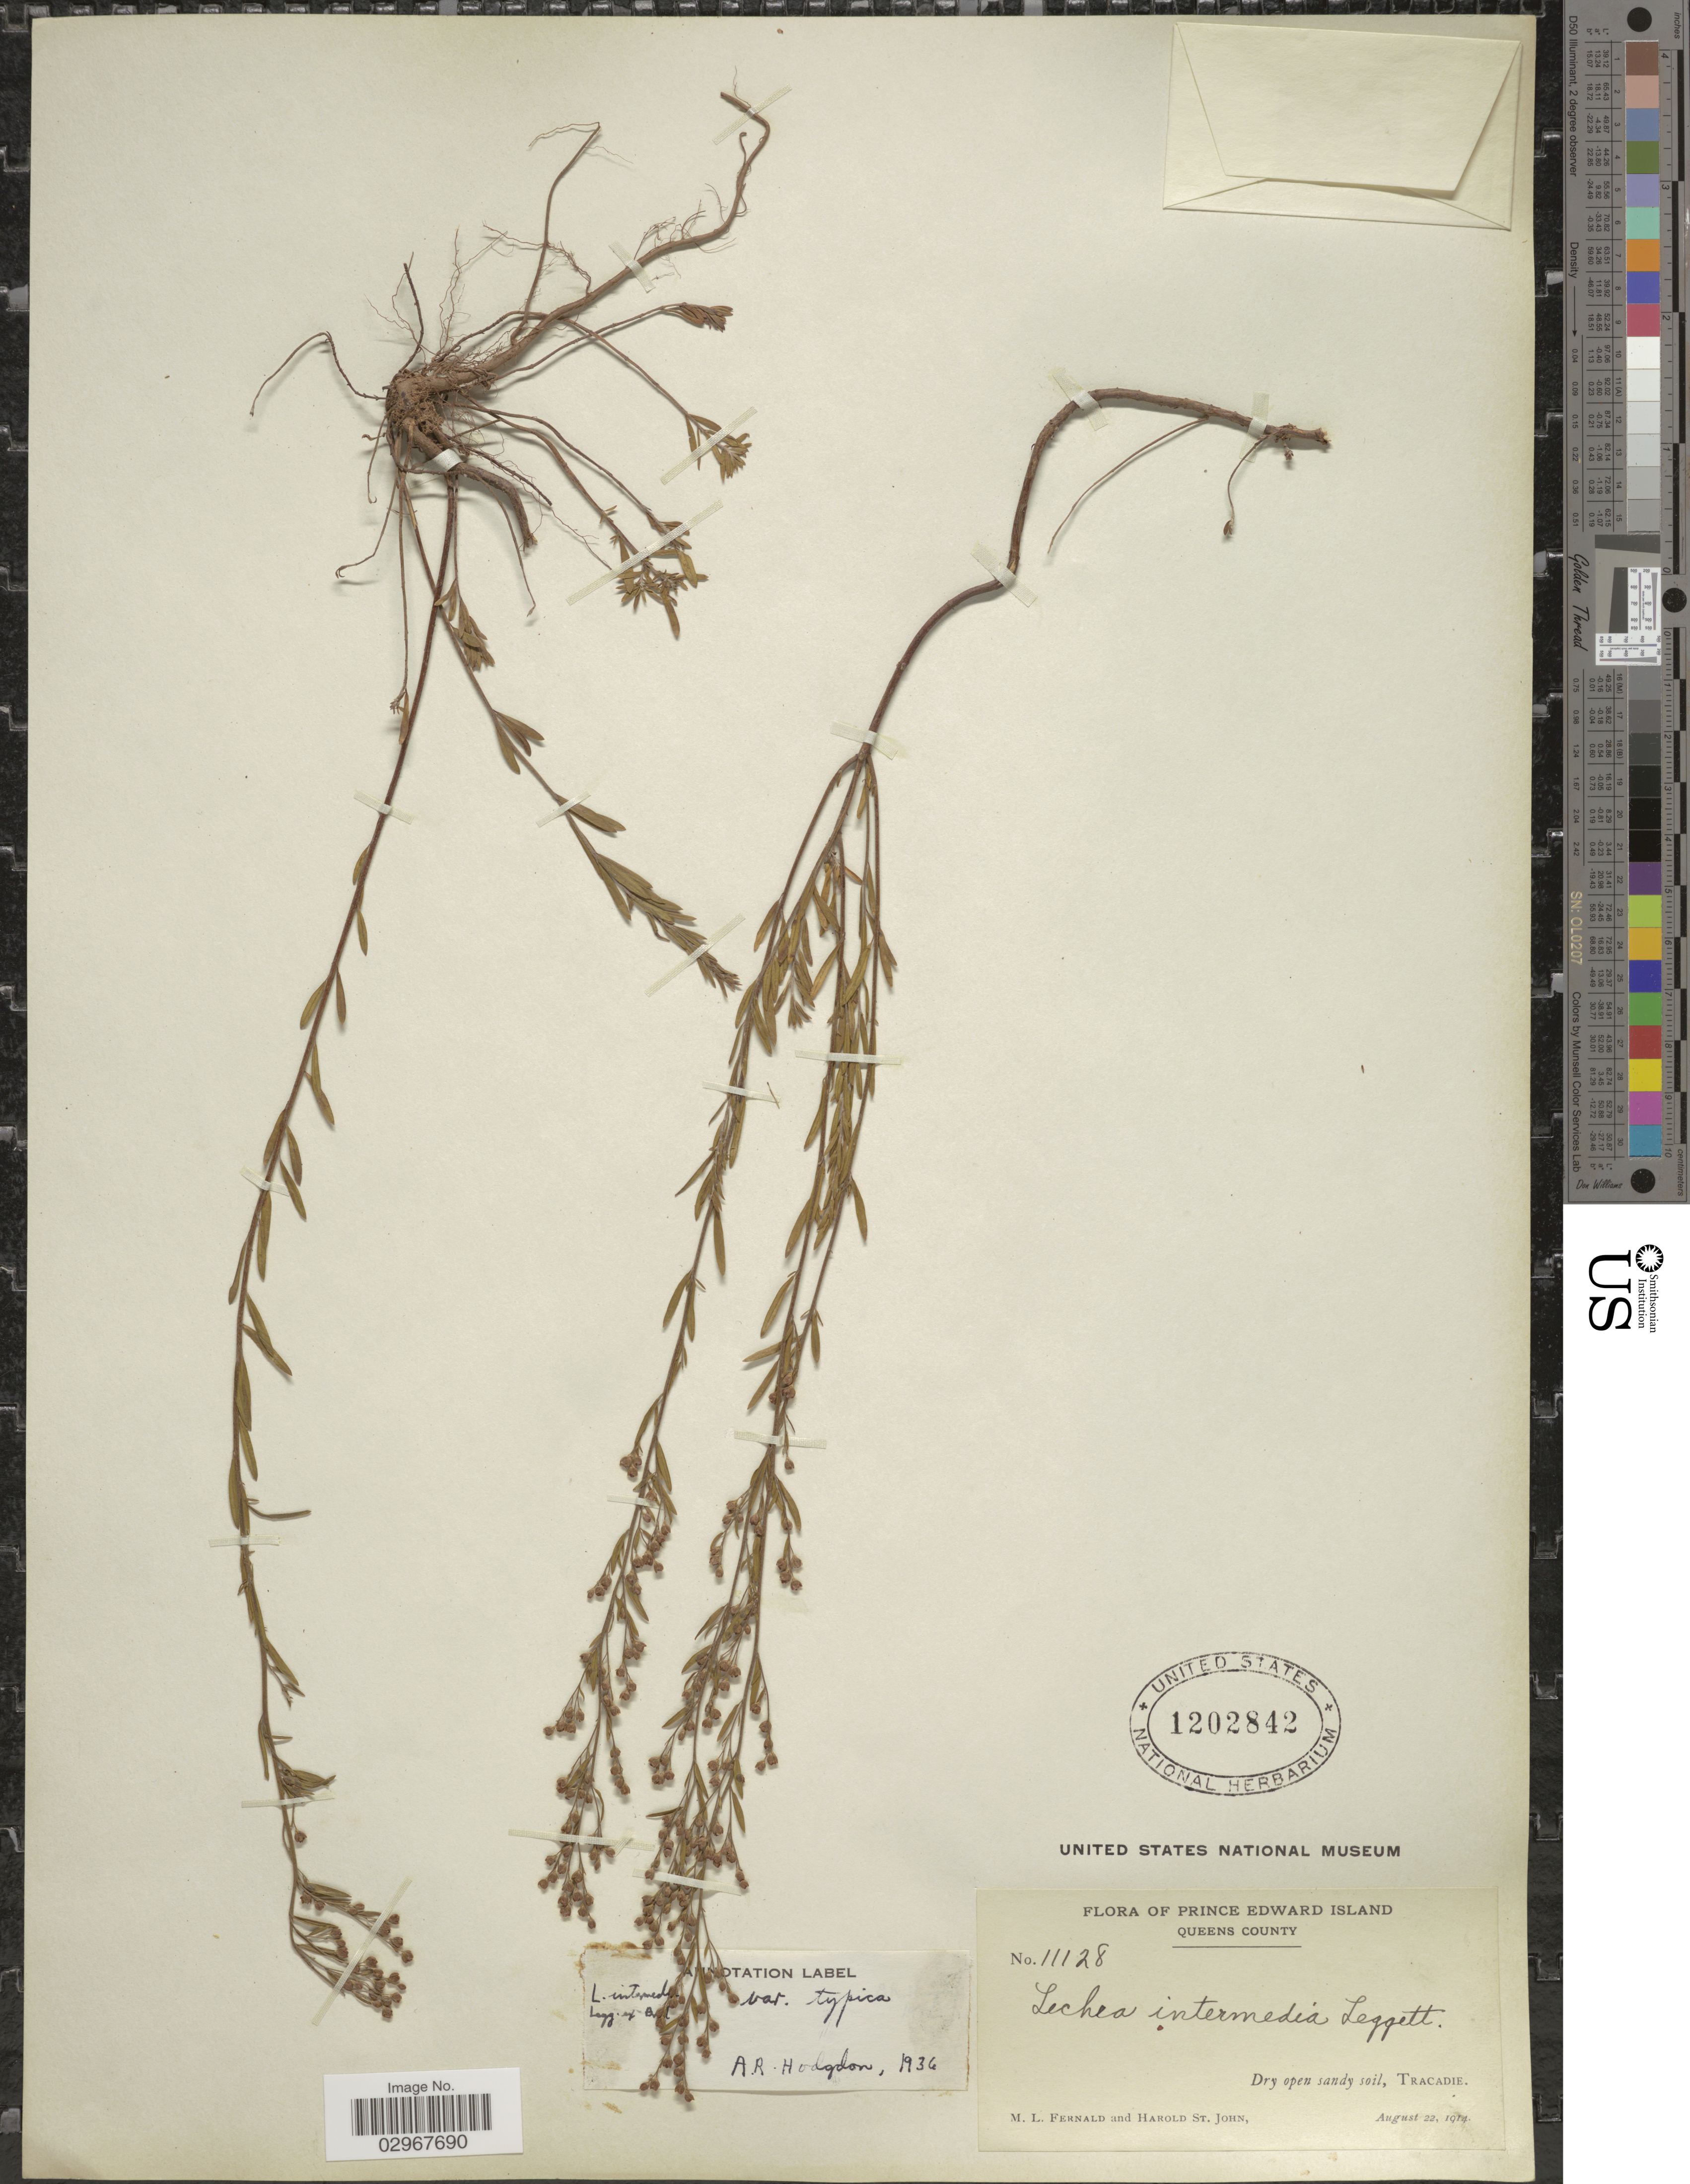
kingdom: Plantae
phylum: Tracheophyta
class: Magnoliopsida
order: Malvales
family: Cistaceae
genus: Lechea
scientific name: Lechea intermedia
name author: Legg. ex Britton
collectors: M. L. Fernald & H. St. John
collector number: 11128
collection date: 1914-08-22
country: Canada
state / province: Prince Edward Island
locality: Queens County. Tracadie.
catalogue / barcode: US 1202842